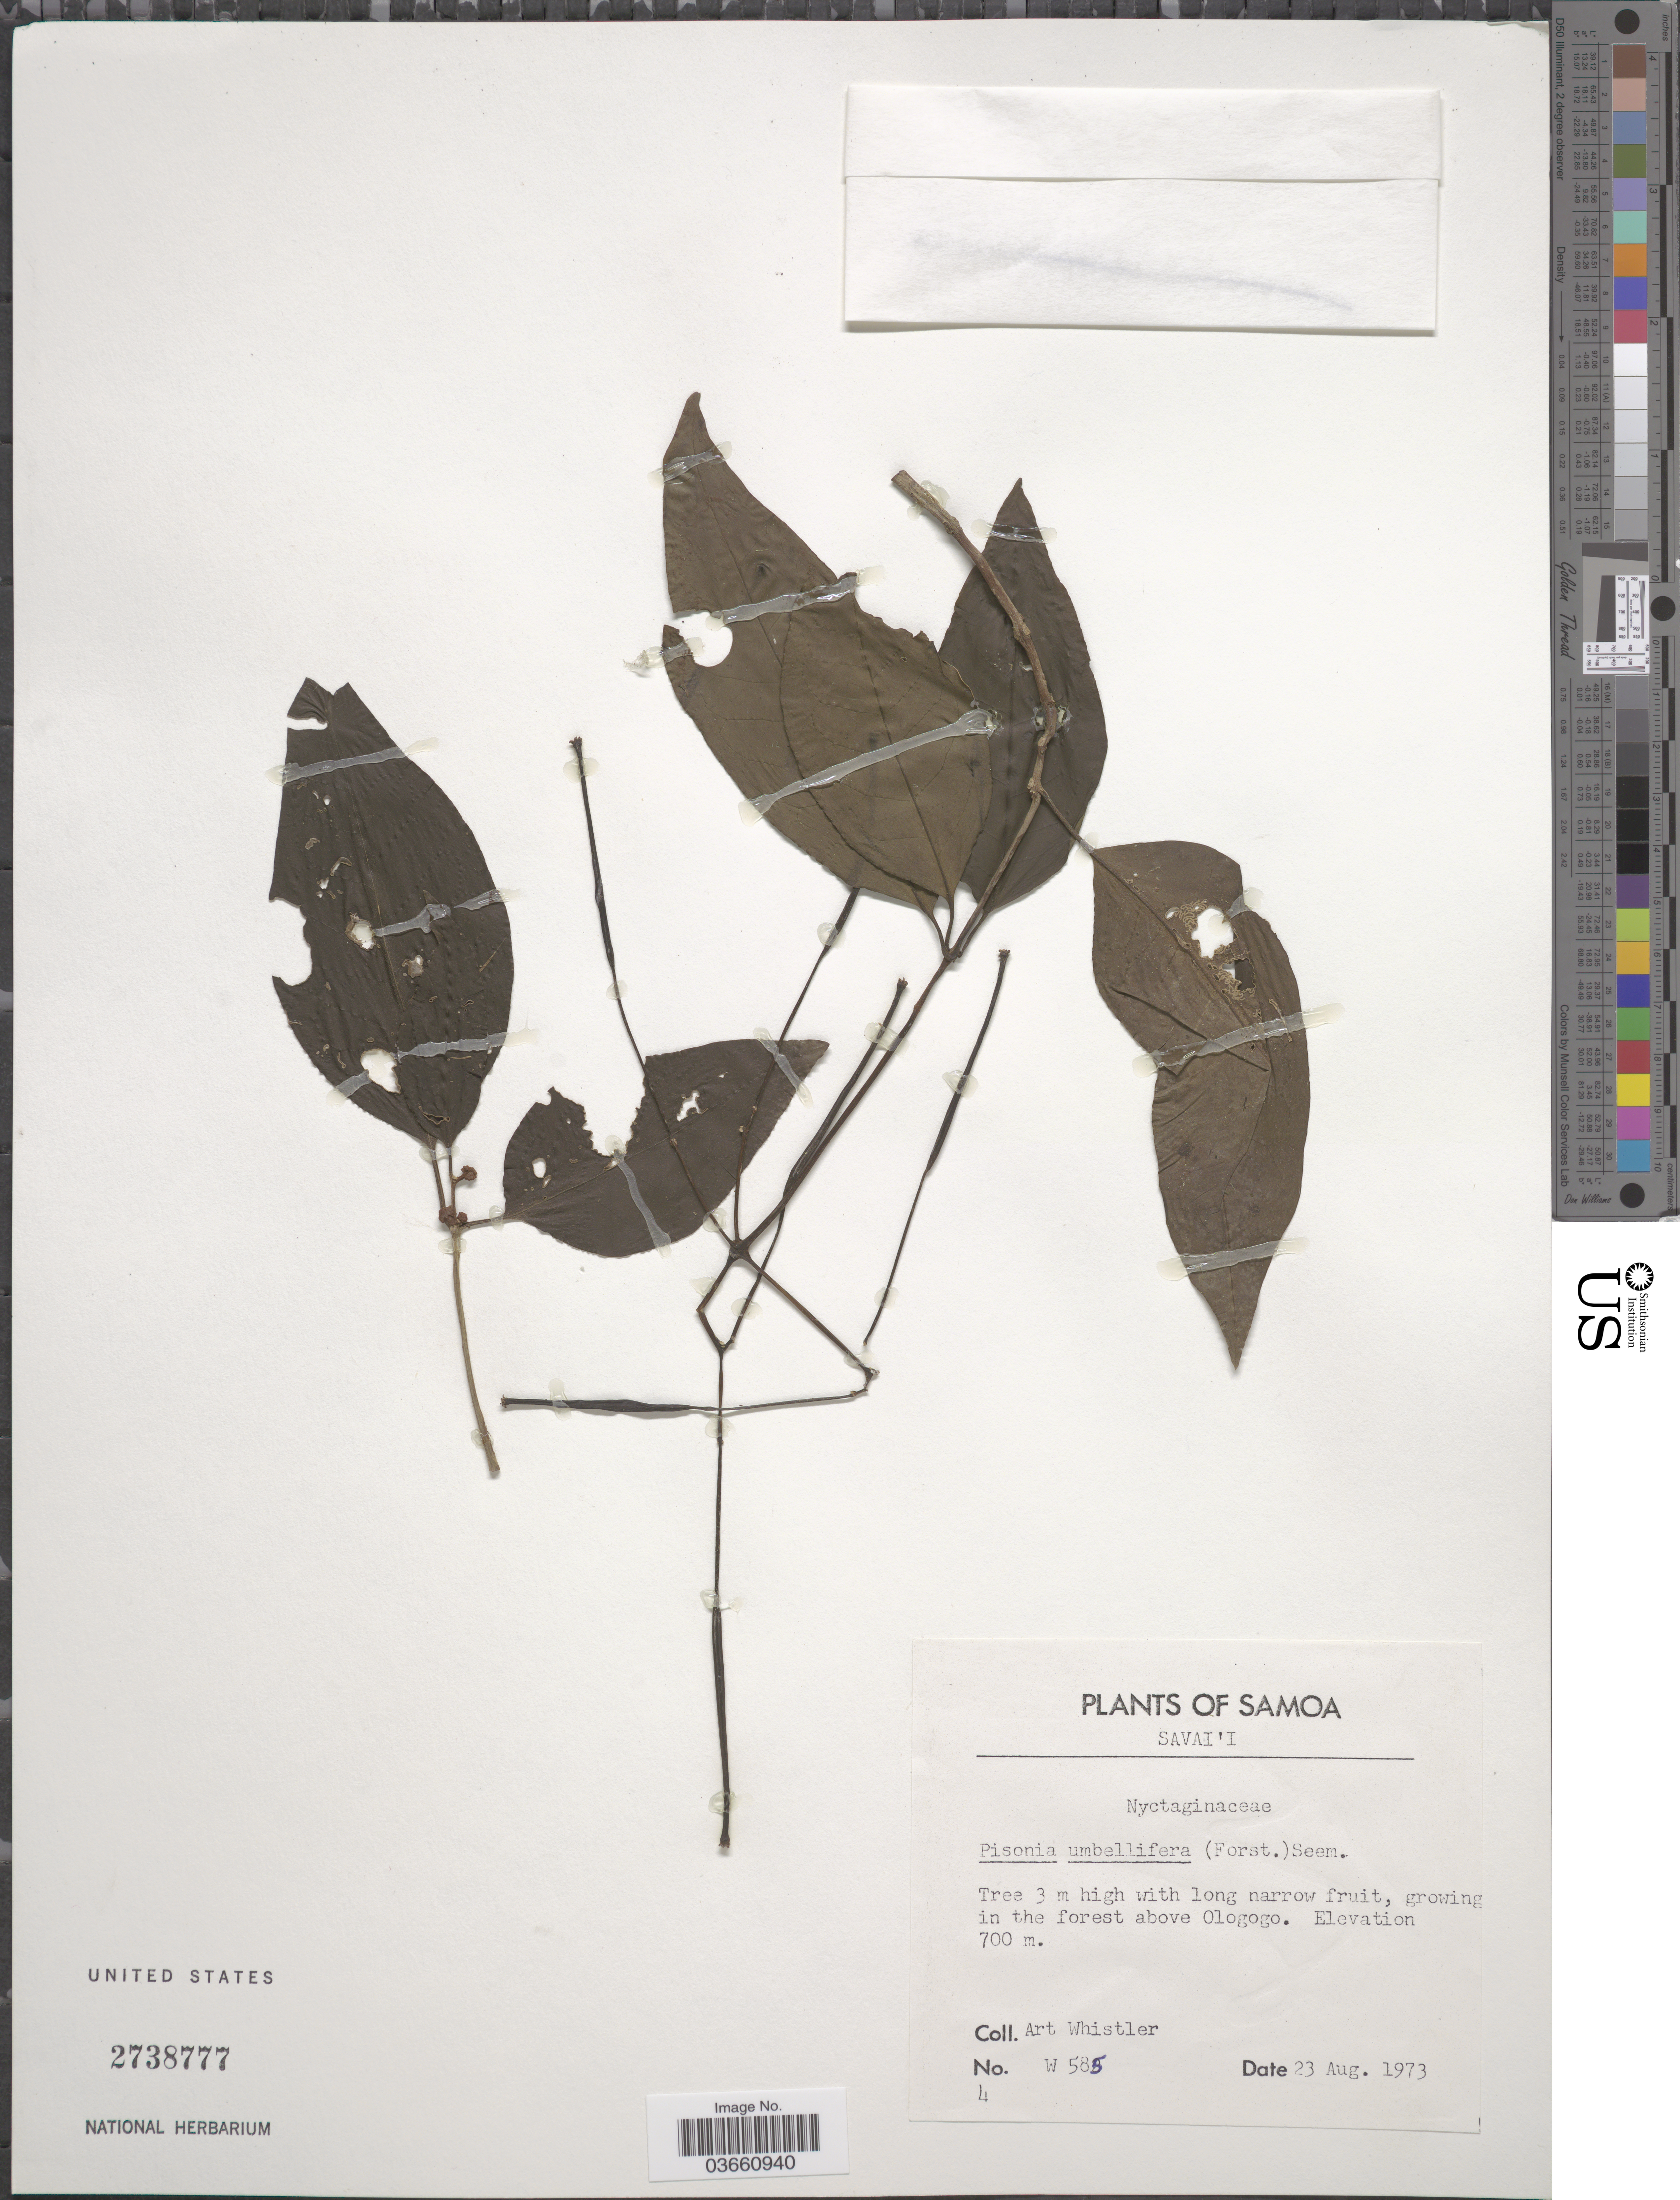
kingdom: Plantae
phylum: Tracheophyta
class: Magnoliopsida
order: Caryophyllales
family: Nyctaginaceae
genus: Ceodes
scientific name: Ceodes umbellifera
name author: J.R. Forst. & G. Forst.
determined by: Wagner, W. L., (BOT), Smithsonian Institution - National Museum of Natural History (UNITED STATES)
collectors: A. Whistler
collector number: W 585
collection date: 1973-08-23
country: Samoa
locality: Samoa. Savai'i. Above Ologogo.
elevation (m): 700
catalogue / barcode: US 2738777